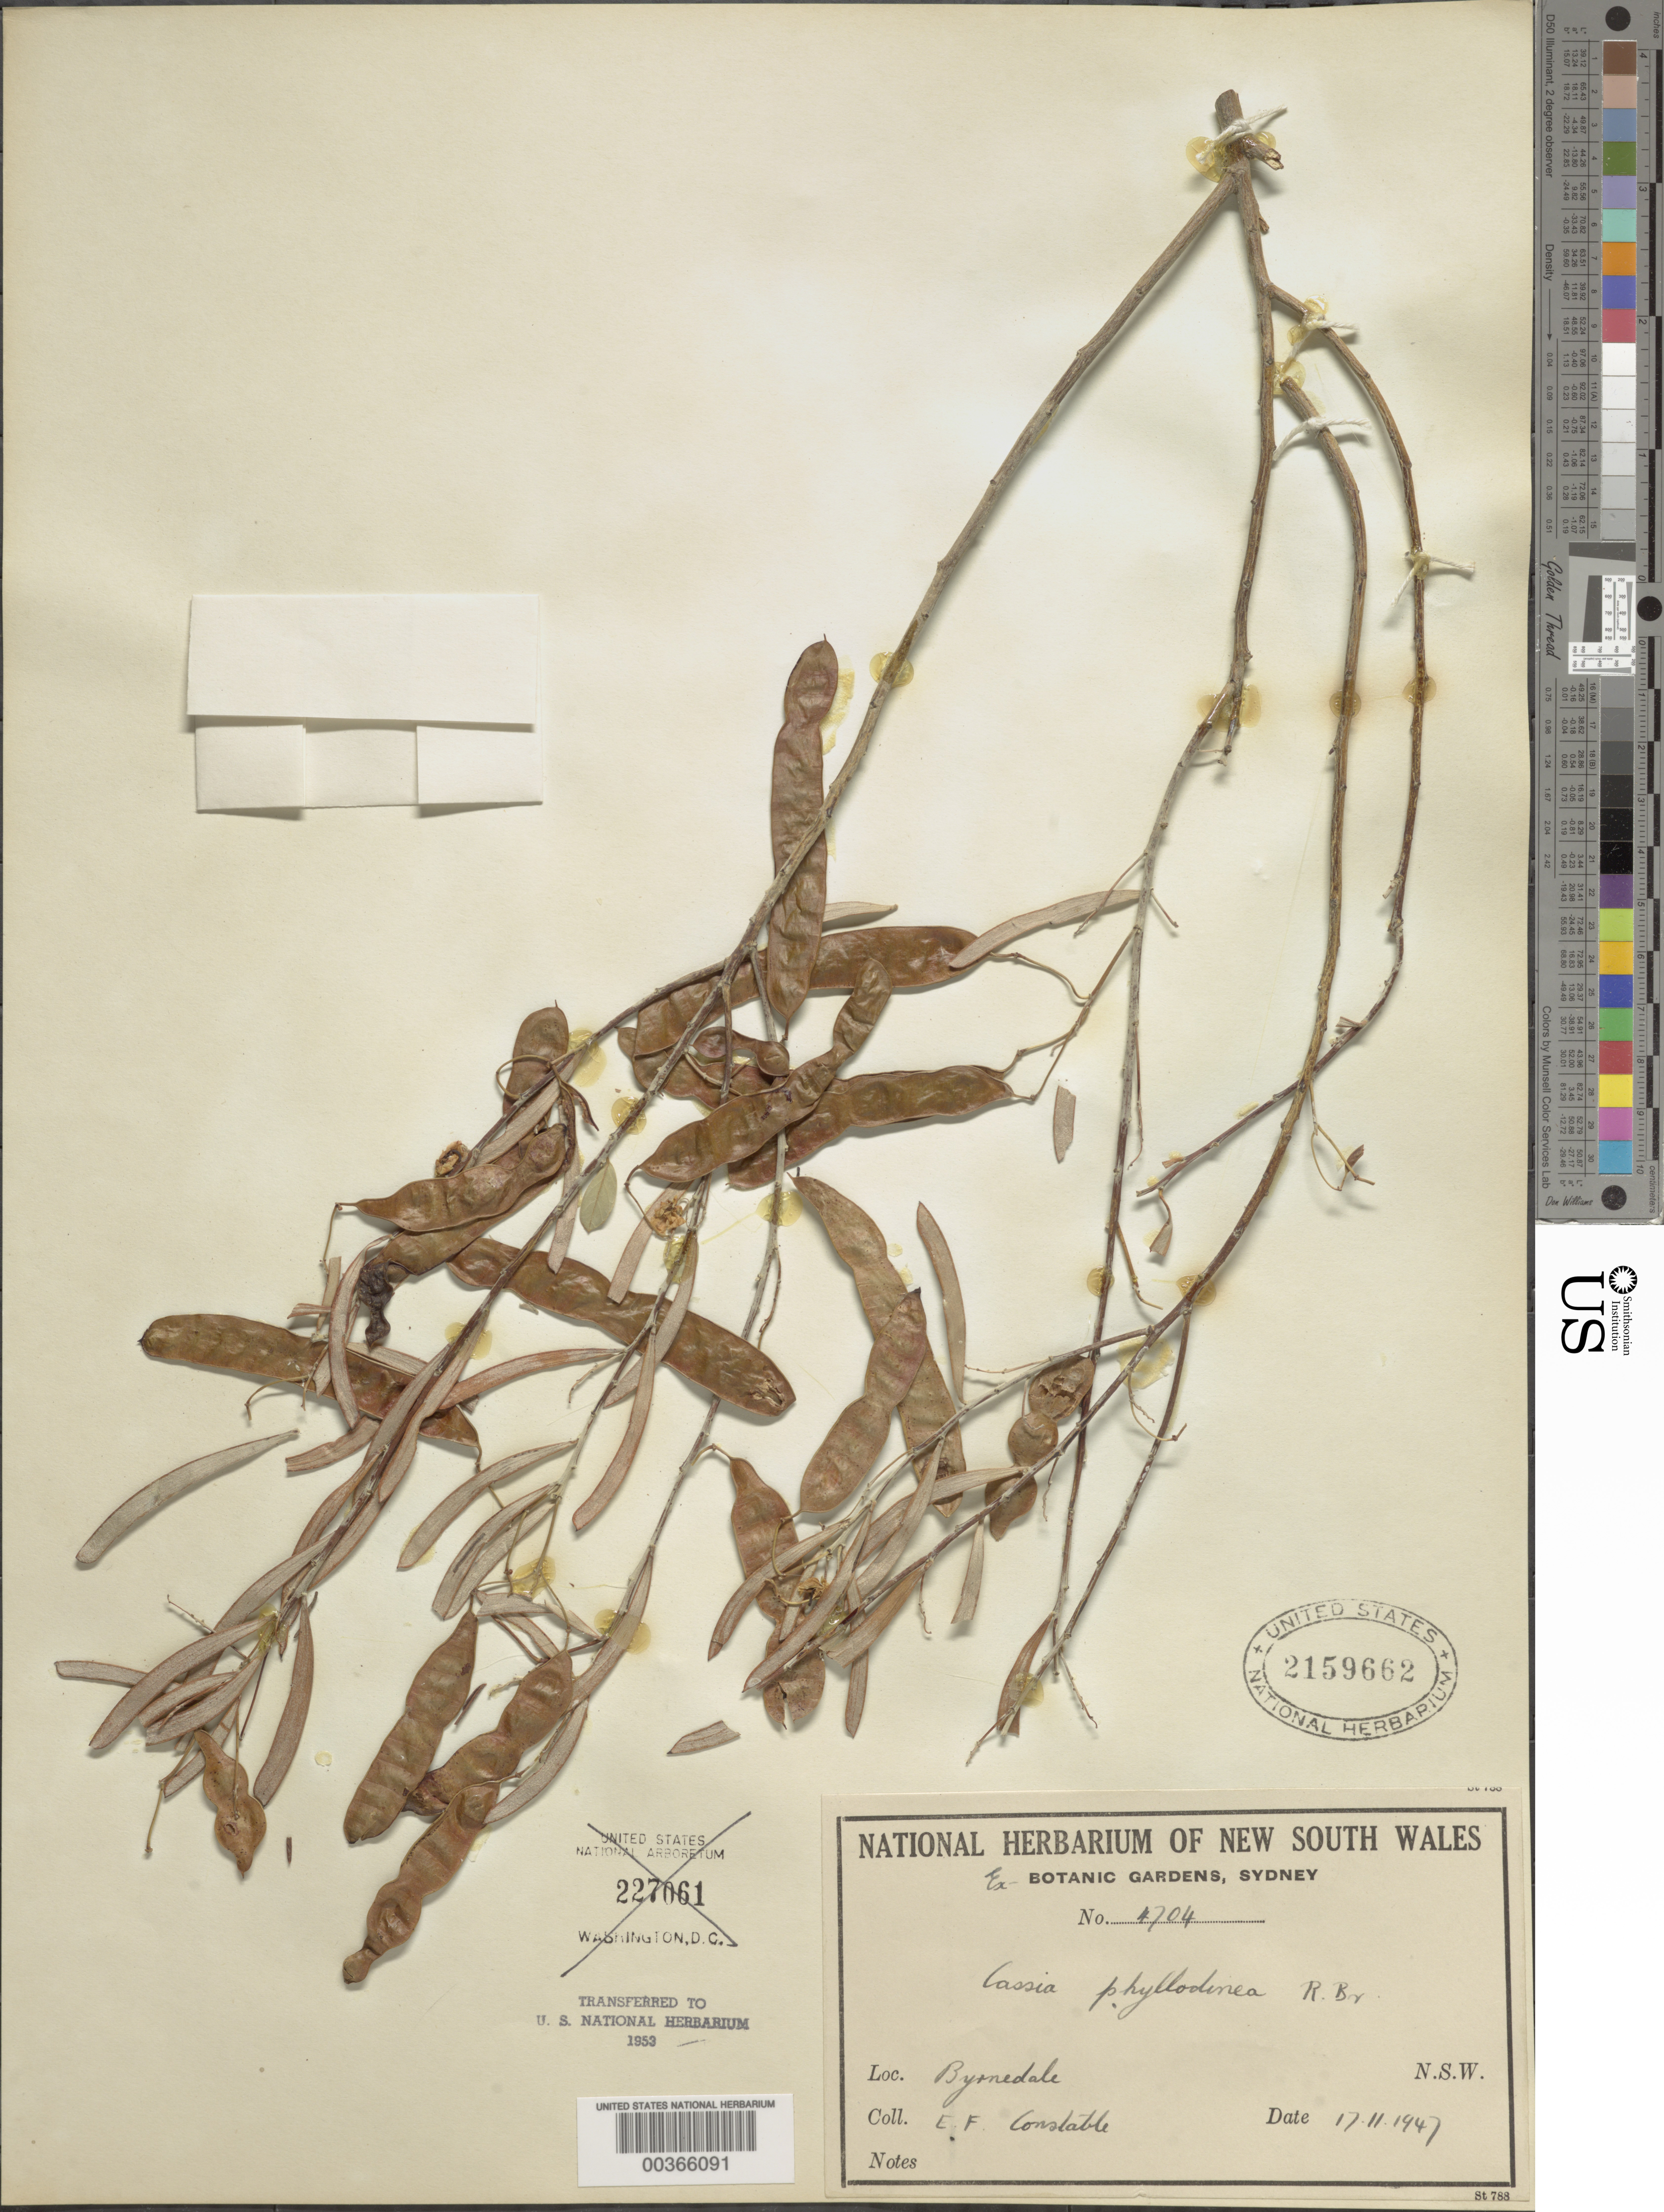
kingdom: Plantae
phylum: Tracheophyta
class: Magnoliopsida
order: Fabales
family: Fabaceae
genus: Senna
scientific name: Senna artemisioides subsp. petiolaris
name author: Randell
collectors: E. F. Constable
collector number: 4704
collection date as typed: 17 Nov 1947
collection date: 1947-11-17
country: Australia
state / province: New South Wales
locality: Byrnedale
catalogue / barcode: US 2159662